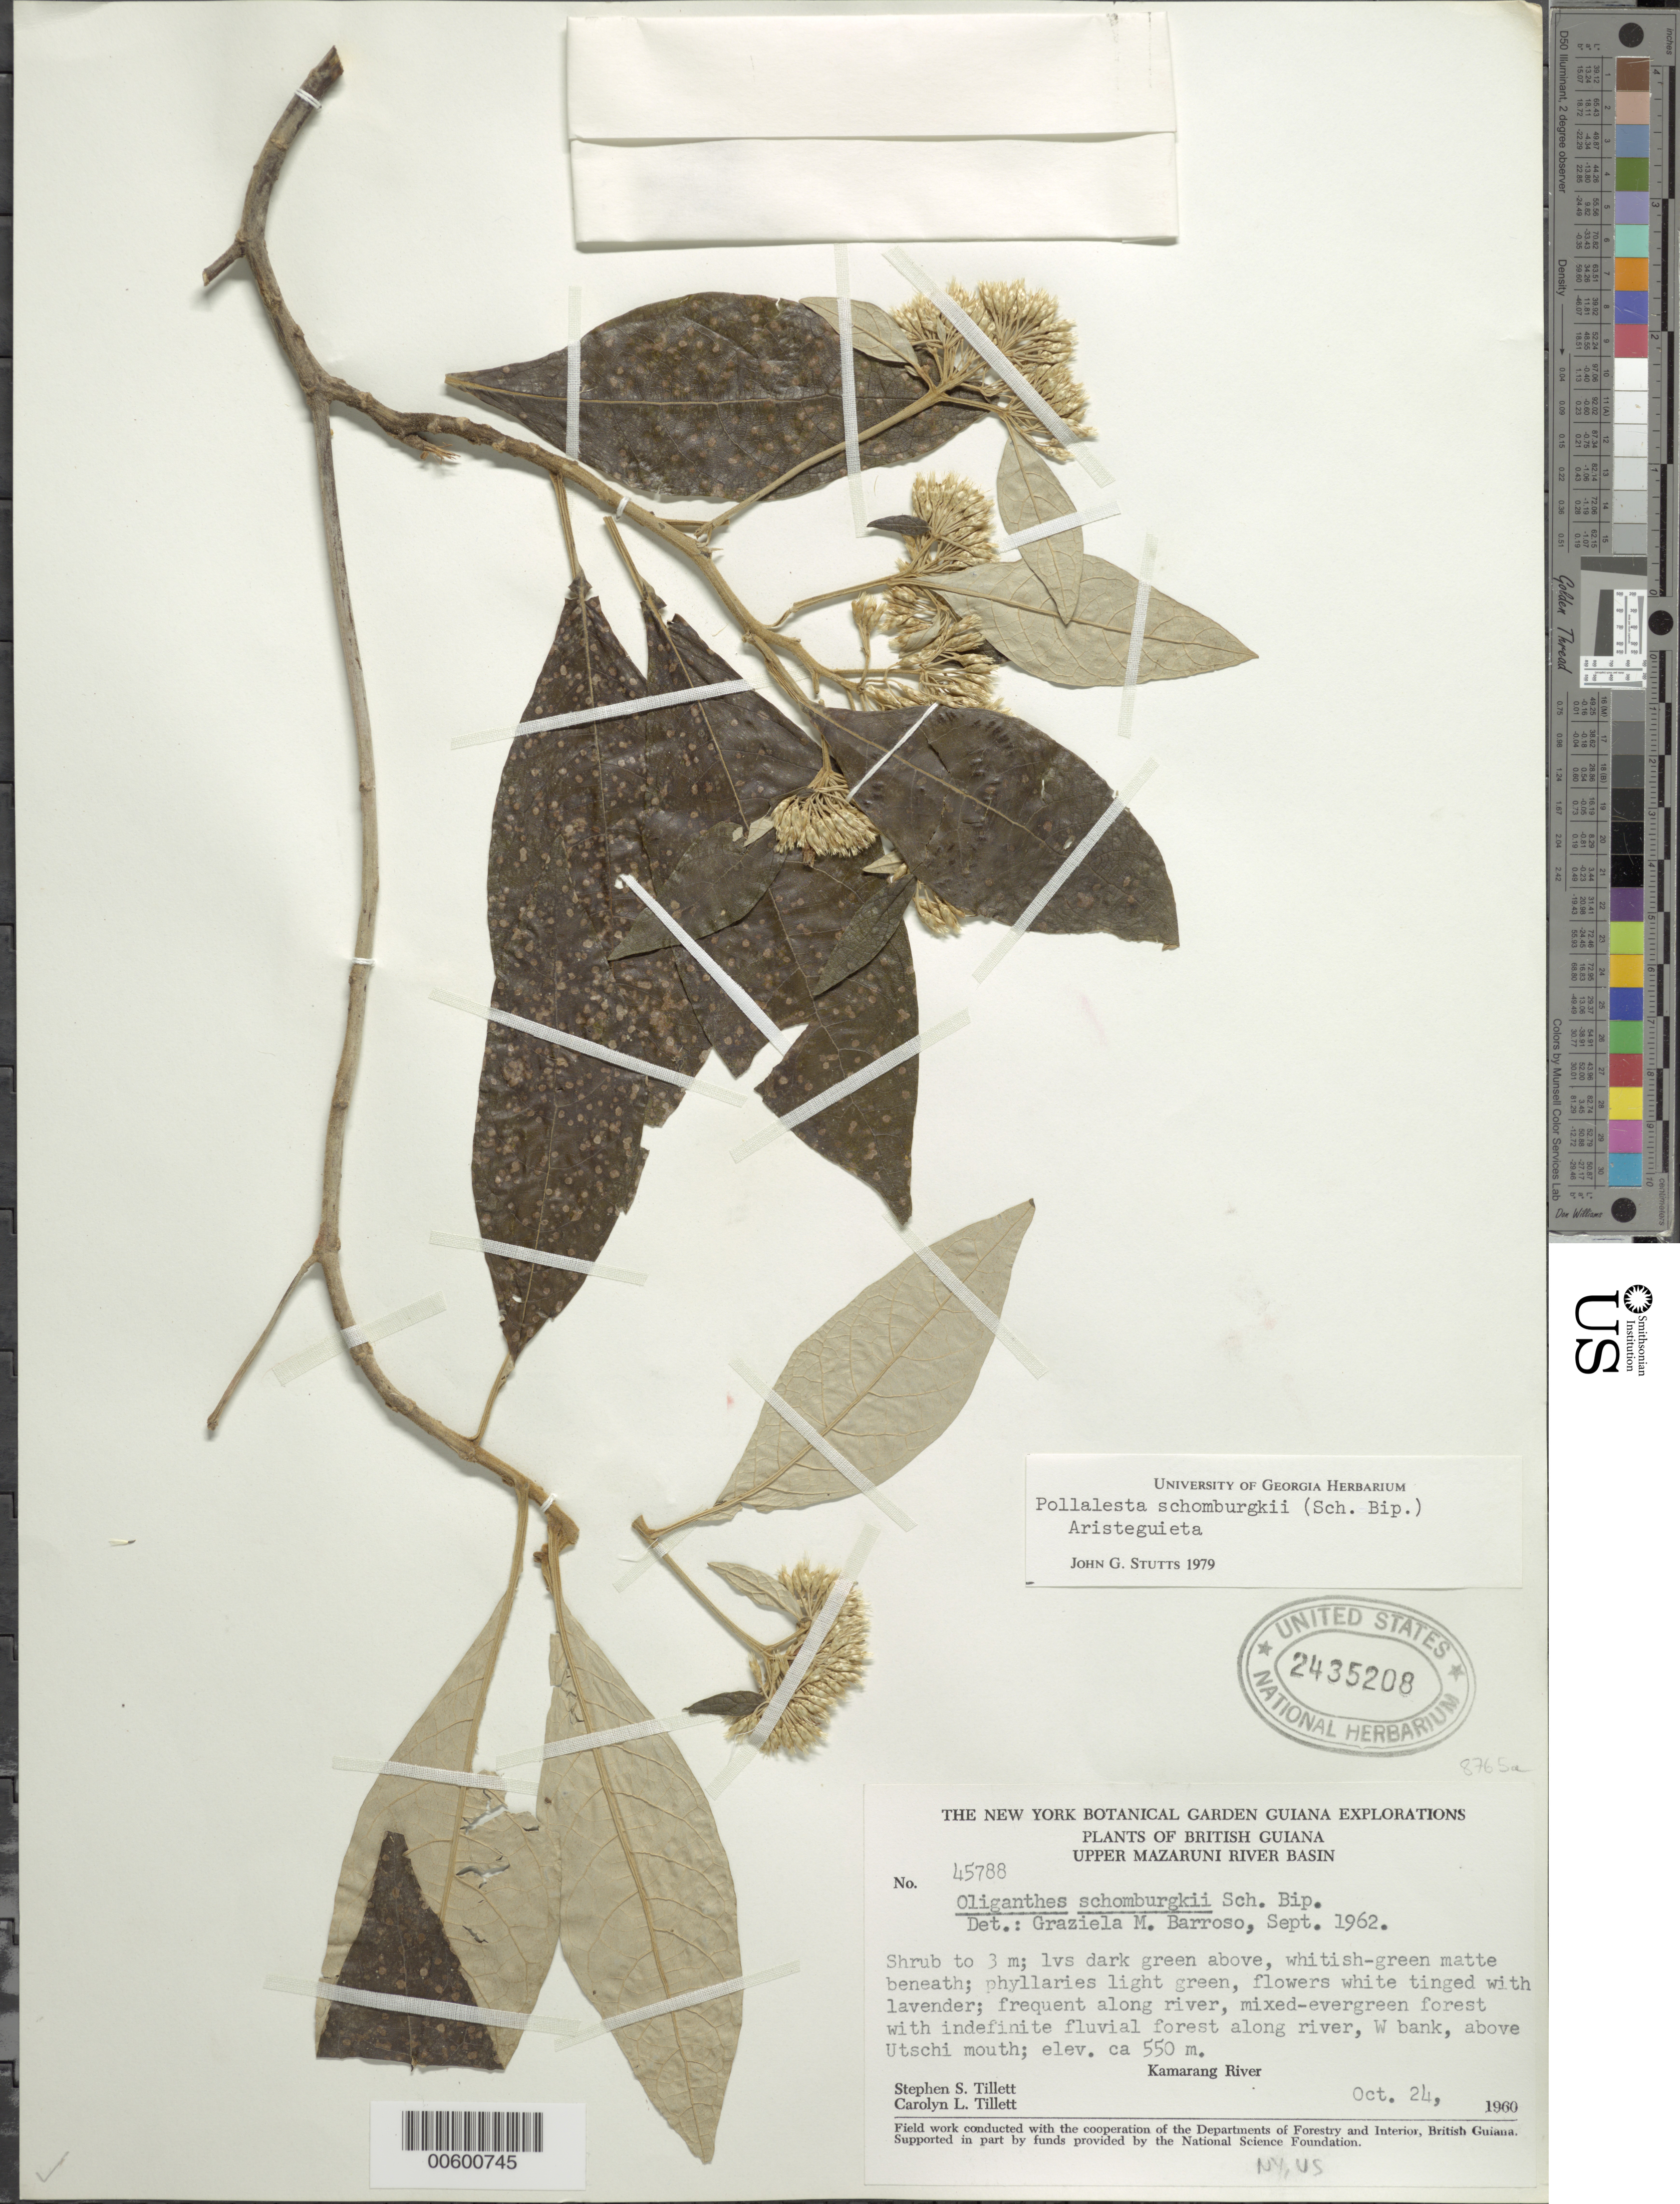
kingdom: Plantae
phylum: Tracheophyta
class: Magnoliopsida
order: Asterales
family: Asteraceae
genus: Piptocoma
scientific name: Piptocoma schomburgkii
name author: (Sch. Bip.) Pruski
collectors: S. S. Tillett, C. L. Tillett & R. Boyan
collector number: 45788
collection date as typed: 24-Oct-60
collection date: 1960-10-24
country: Guyana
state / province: Cuyuni-Mazaruni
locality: Upper Mazaruni River Basin, above mouth of Utschi River, Kamarang River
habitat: Along river, mixed-evergreen forest with indefinite fluvial forest along river.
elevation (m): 550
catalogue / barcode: US 2435208